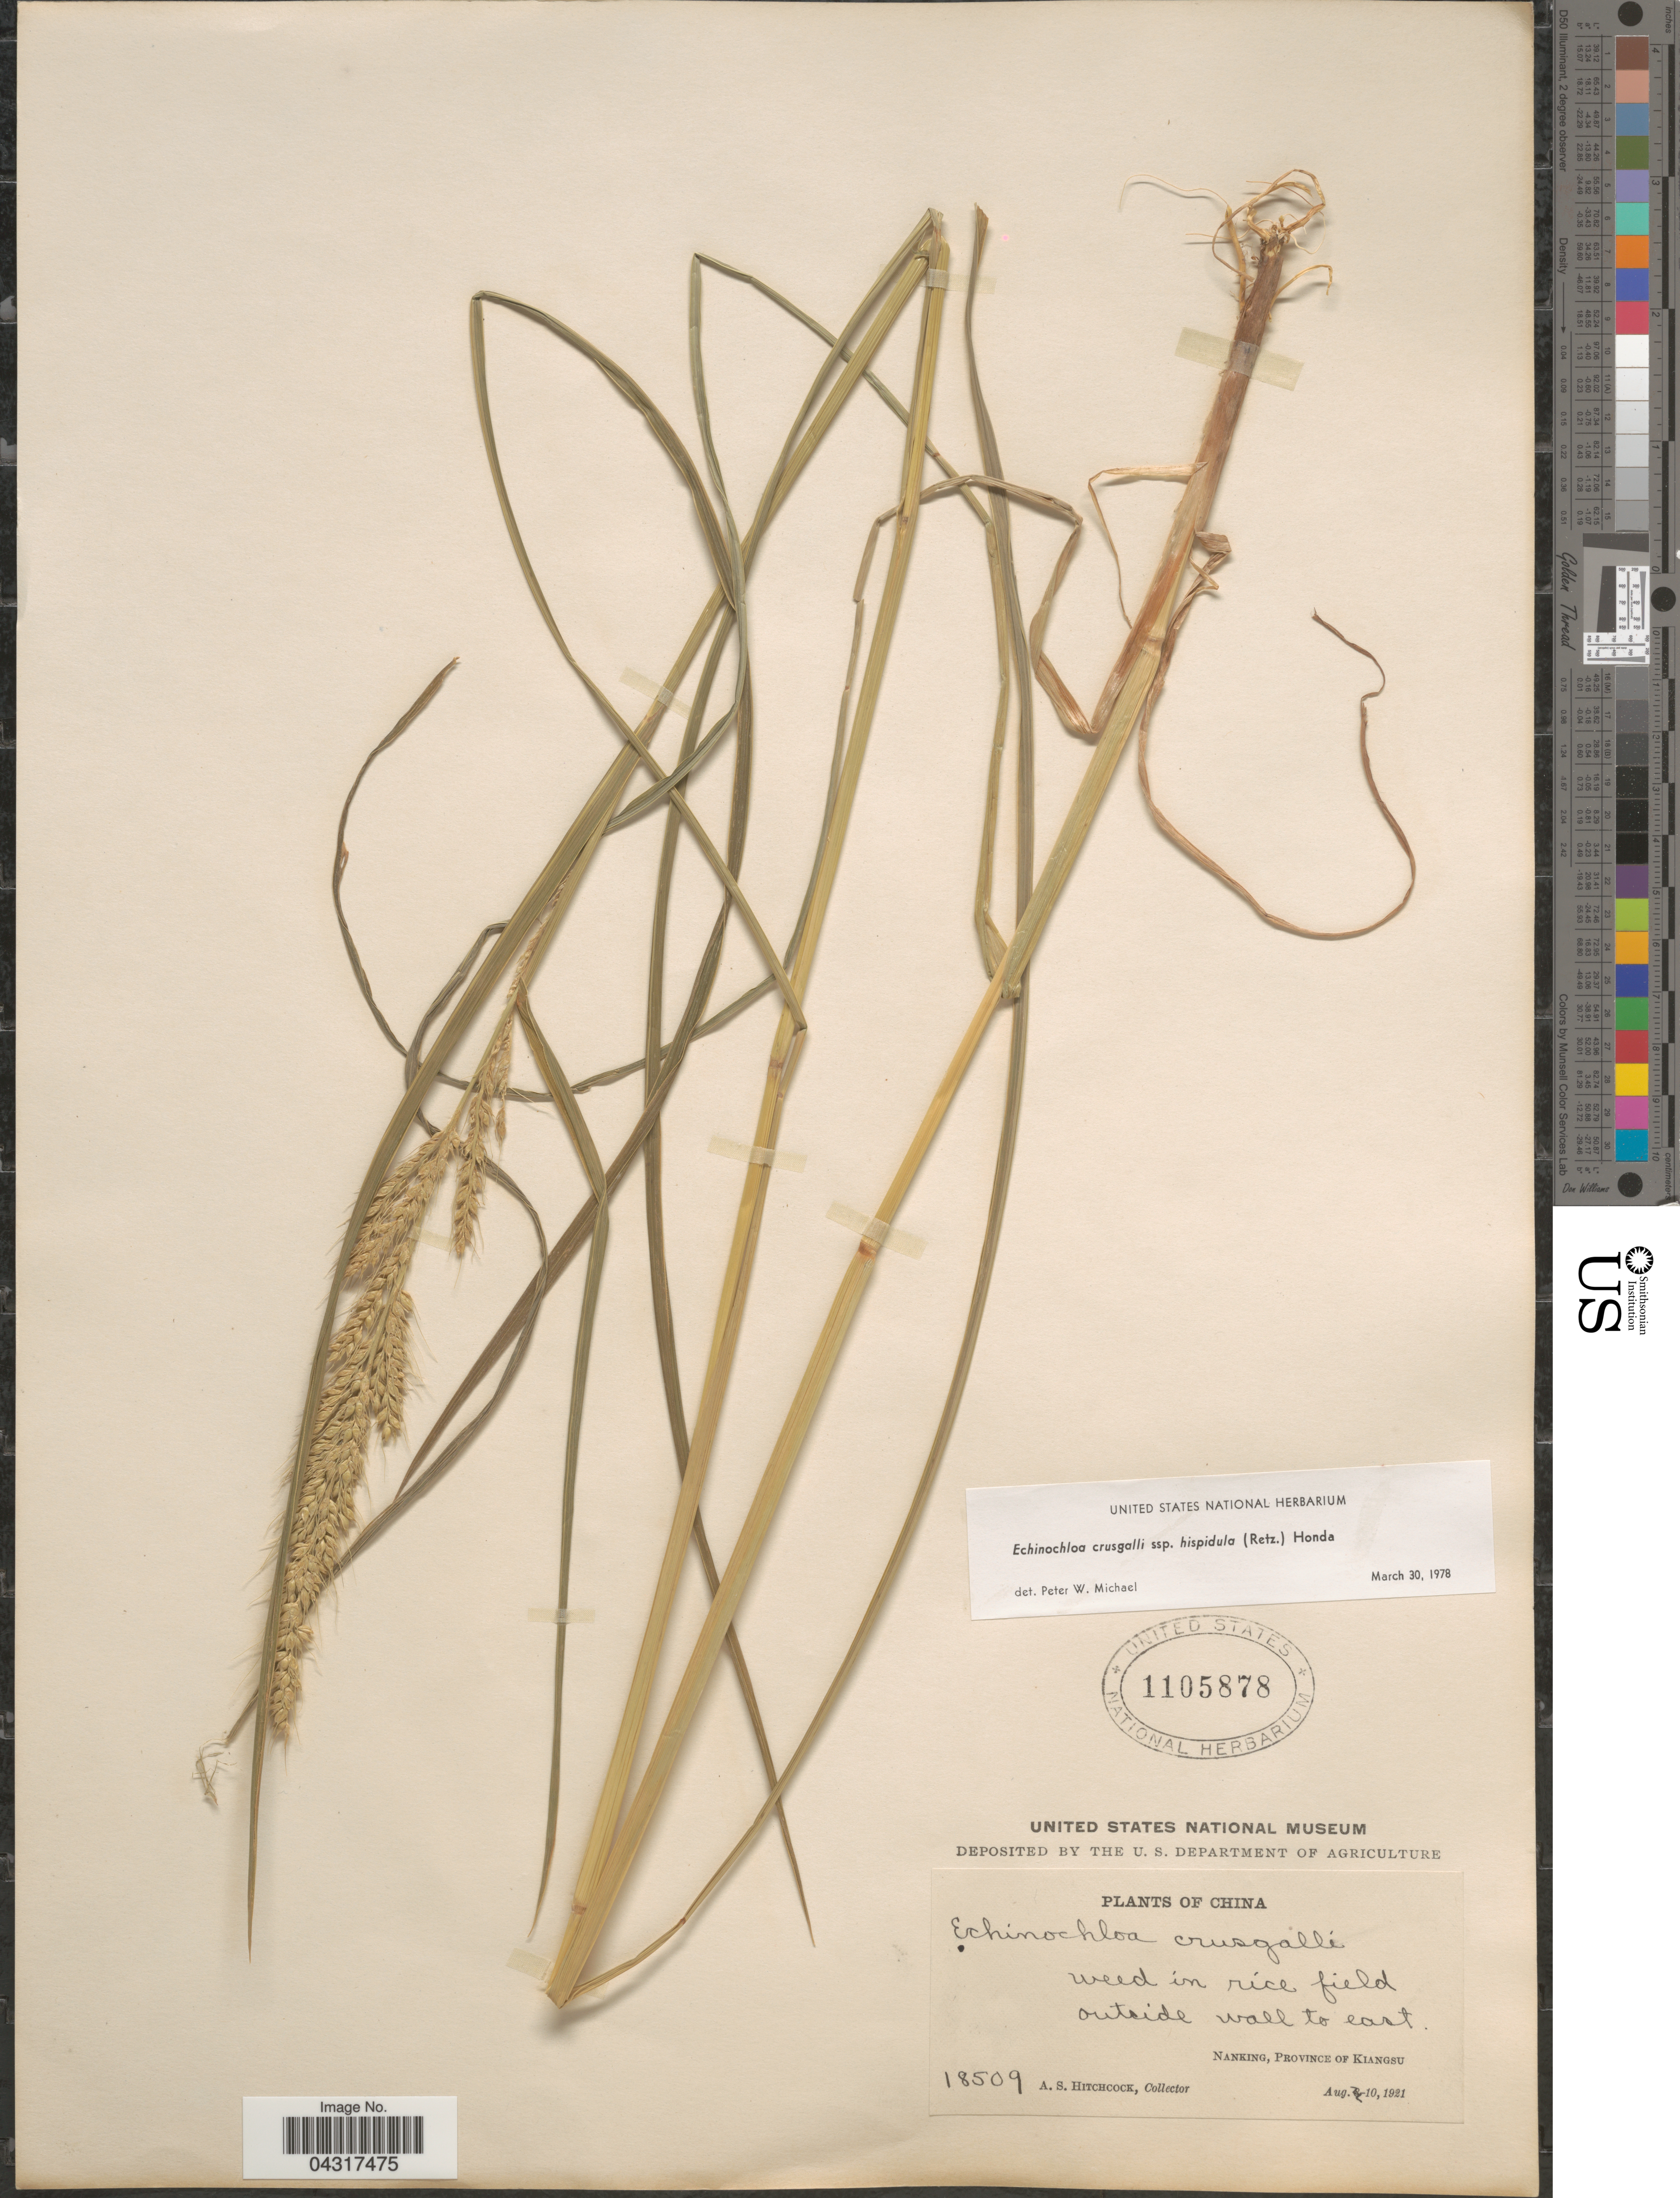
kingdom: Plantae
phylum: Tracheophyta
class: Liliopsida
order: Poales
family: Poaceae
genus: Echinochloa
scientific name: Echinochloa oryzoides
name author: (Ard.) Fritsch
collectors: A. S. Hitchcock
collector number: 18509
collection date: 1921-08-10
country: China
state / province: Jiangsu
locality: Weed in rice field outside wall to east. Nanking, Province of Kiangsu.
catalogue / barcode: US 1105878